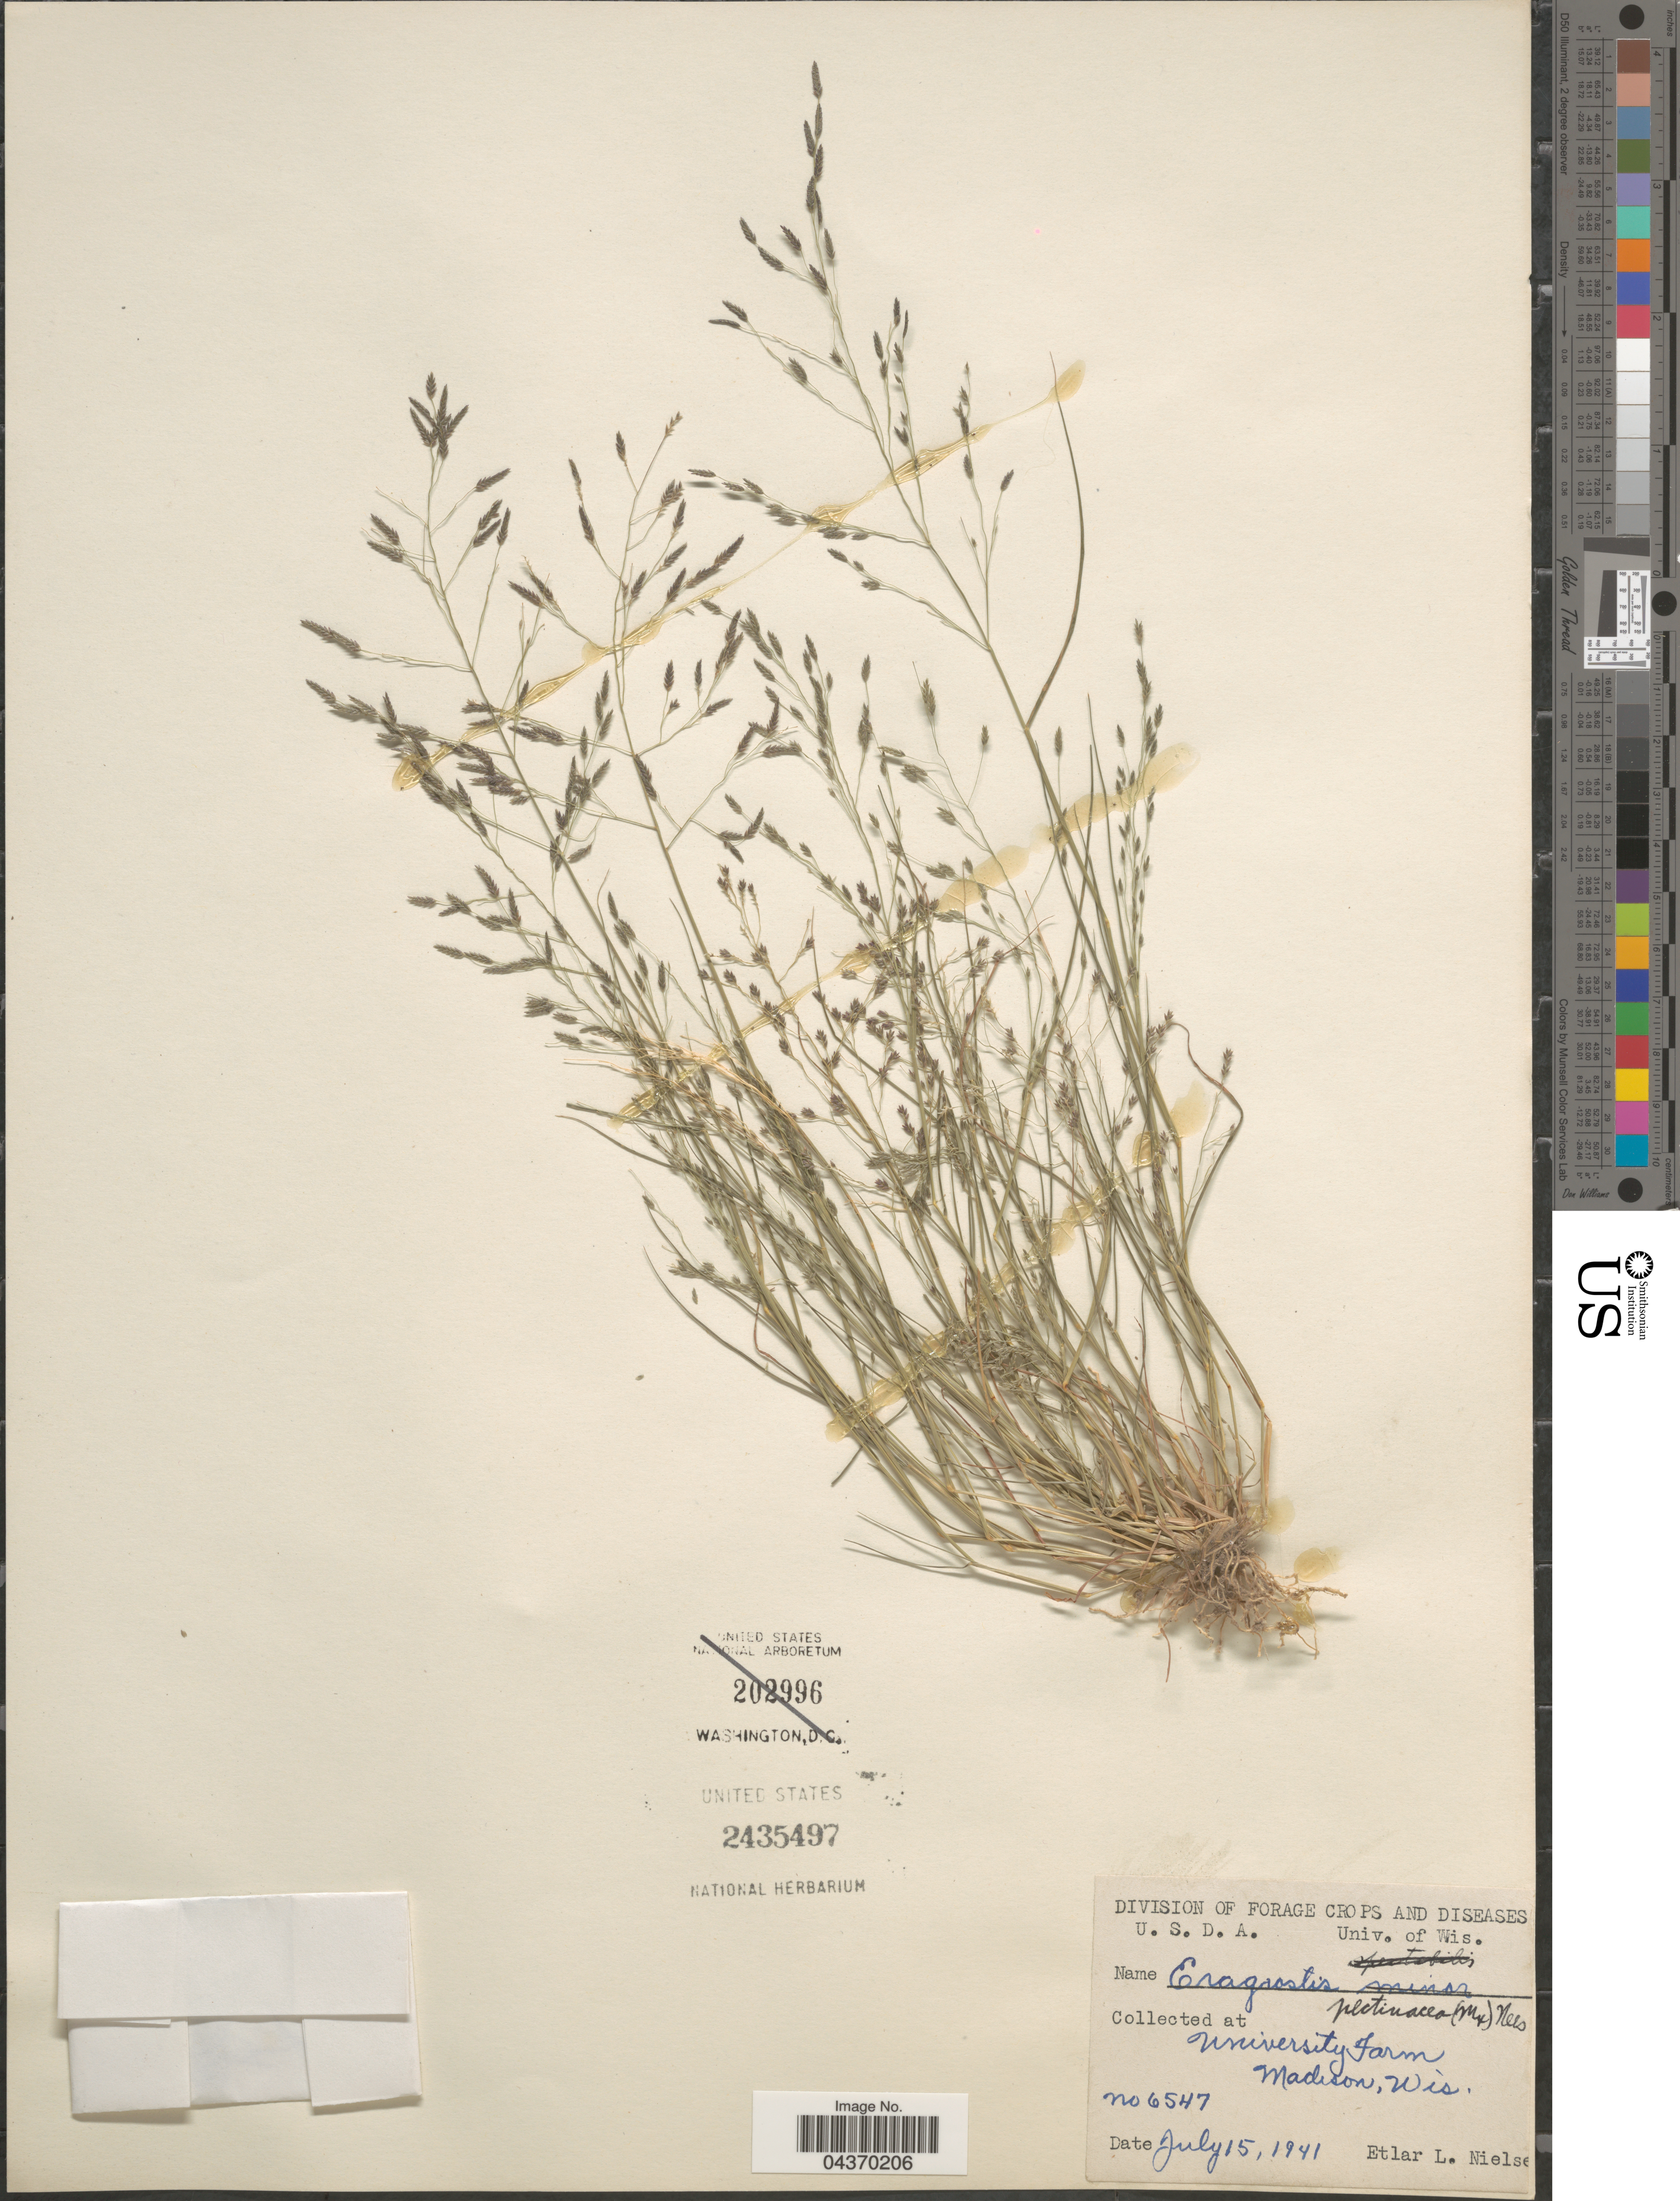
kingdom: Plantae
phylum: Tracheophyta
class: Liliopsida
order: Poales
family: Poaceae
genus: Eragrostis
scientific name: Eragrostis pectinacea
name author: (Michx.) Nees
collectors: E. L. Nielsen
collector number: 6547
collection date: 1941-07-15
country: United States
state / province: Wisconsin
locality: University Farm. Madison.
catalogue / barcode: US 2435497